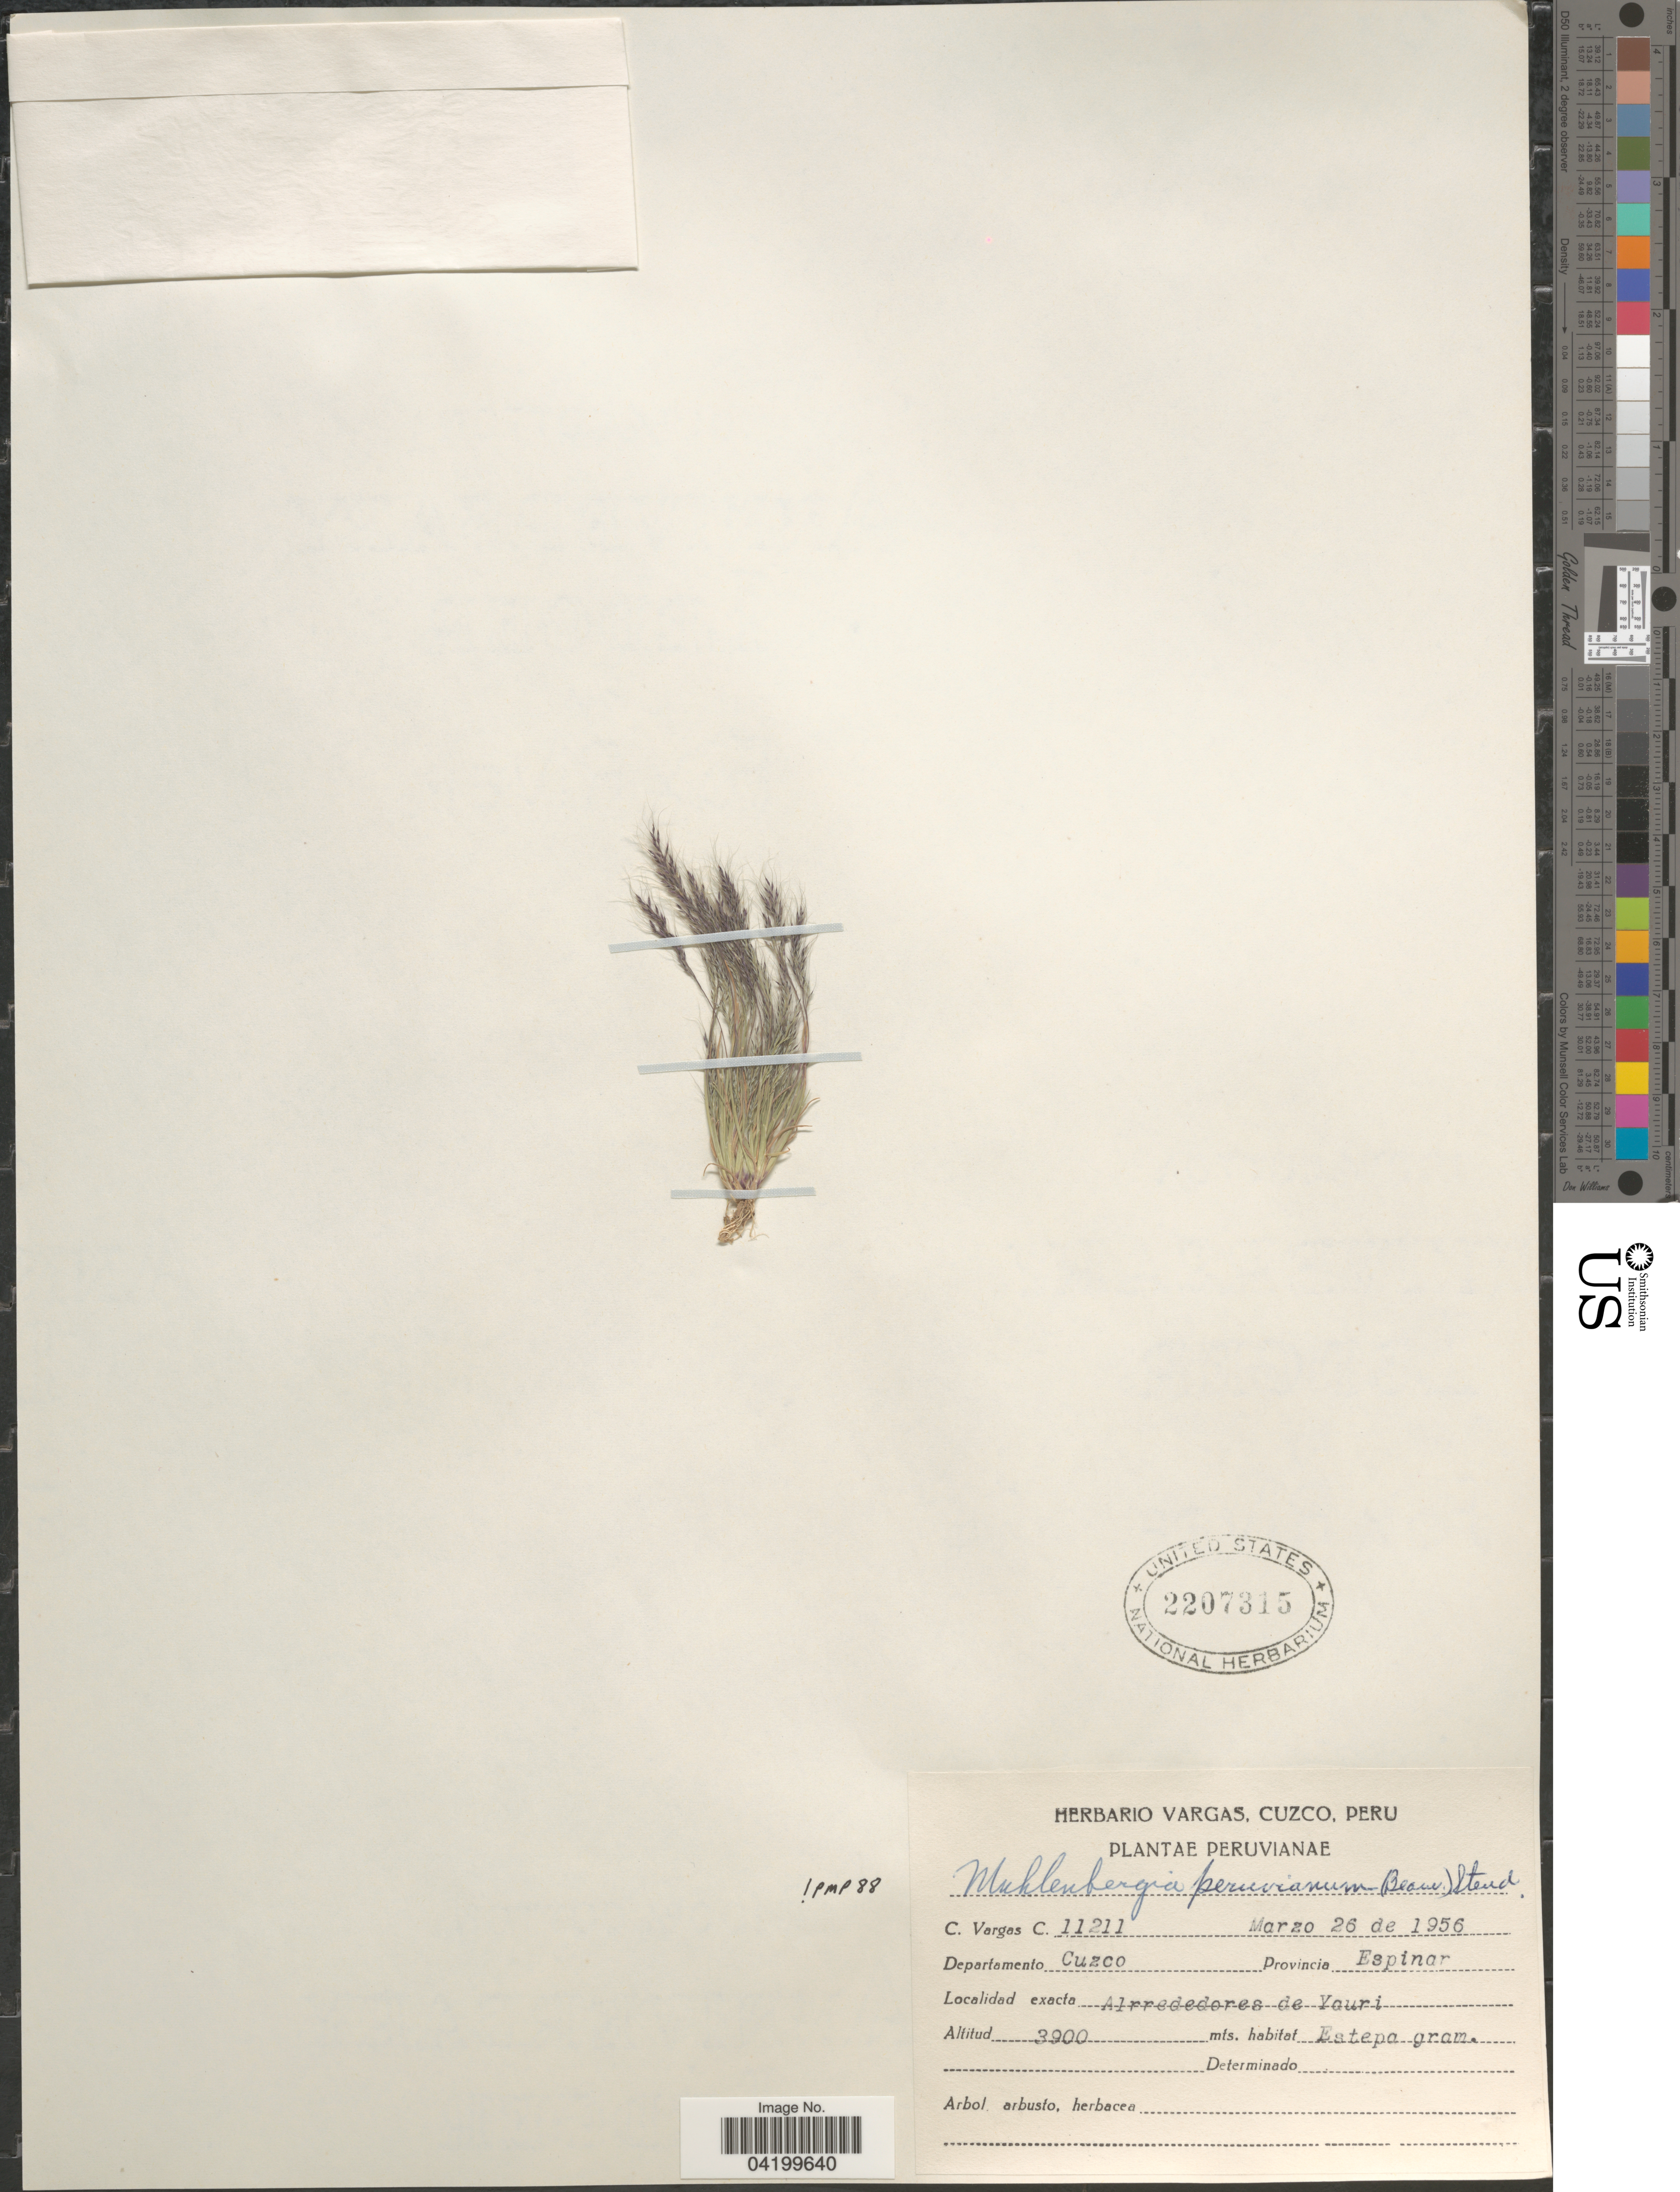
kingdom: Plantae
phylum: Tracheophyta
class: Liliopsida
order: Poales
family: Poaceae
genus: Muhlenbergia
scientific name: Muhlenbergia peruviana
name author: (P. Beauv.) Steud.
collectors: C. Vargas Calderón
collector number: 11211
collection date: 1956-03-26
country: Peru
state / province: Cusco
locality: Departamento Cuzco. Provincia Espinar. Alrrededores de Yauri.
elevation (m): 3900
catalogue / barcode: US 2207315